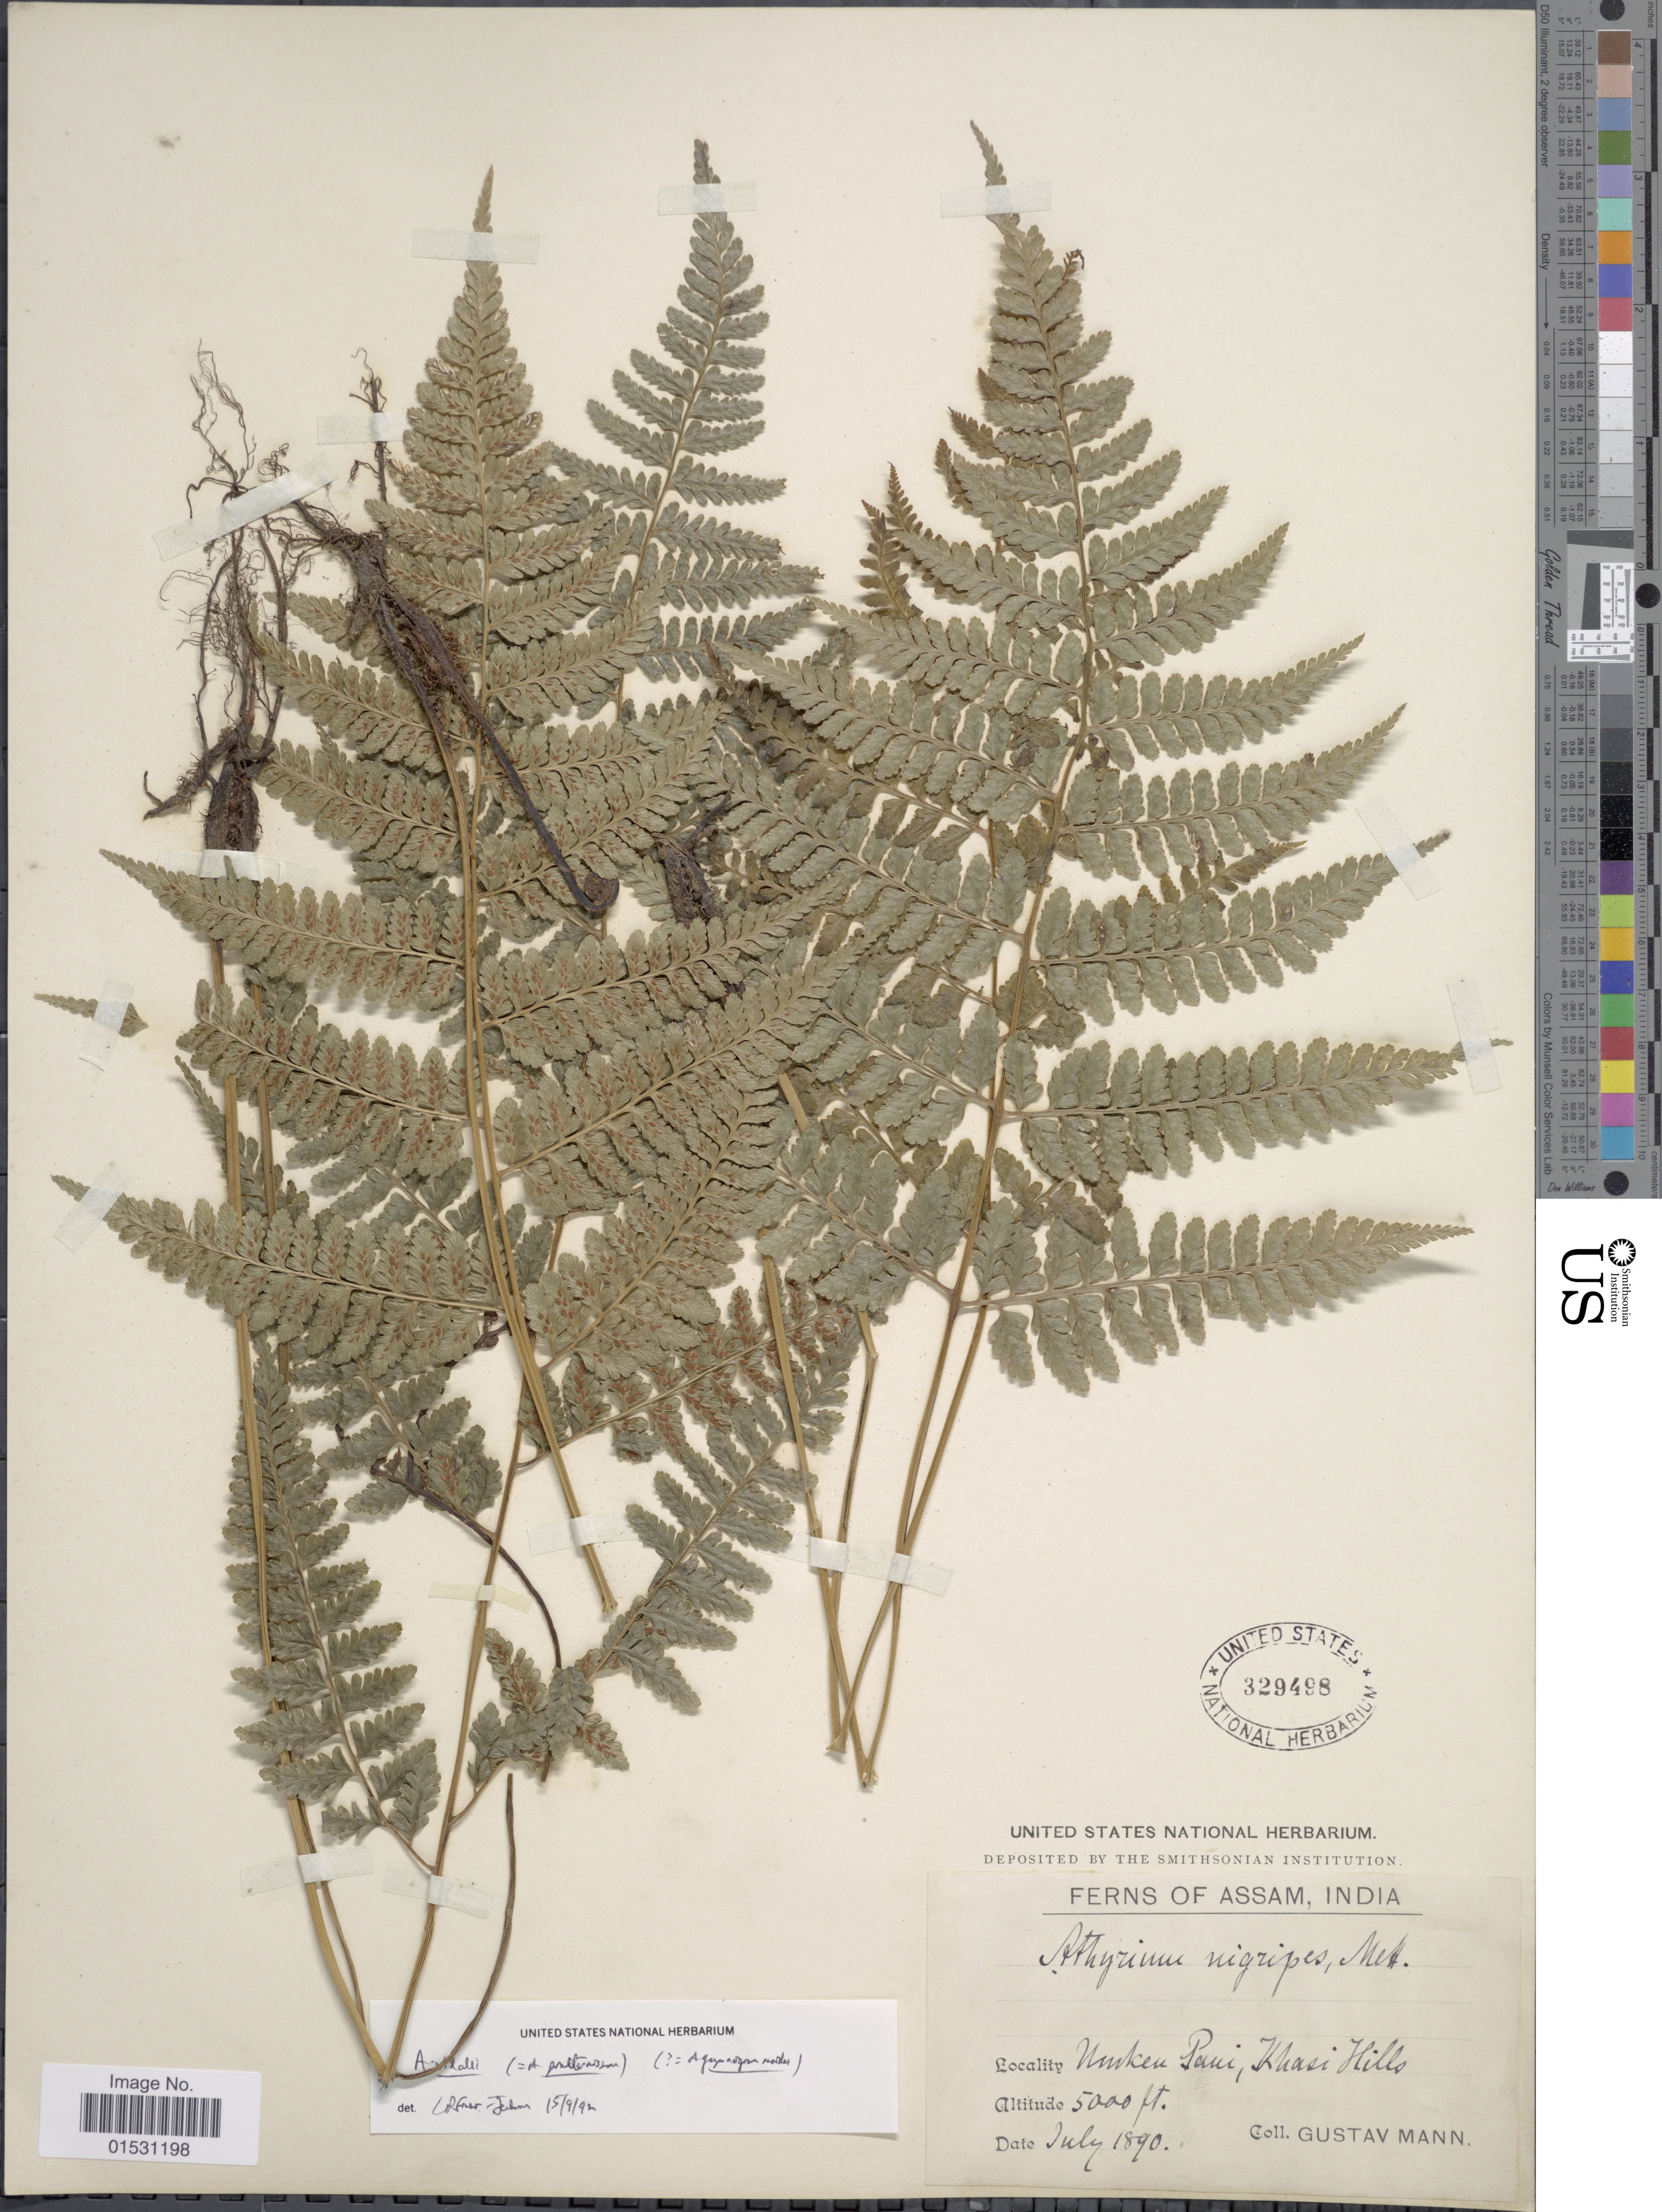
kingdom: Plantae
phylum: Tracheophyta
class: Polypodiopsida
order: Polypodiales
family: Athyriaceae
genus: Athyrium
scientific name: Athyrium setiferum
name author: C. Chr.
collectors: G. Mann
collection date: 1890-07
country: India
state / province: Meghalaya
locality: Umken Pani [interpreted], Khasi Hills.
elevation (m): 1524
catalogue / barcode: US 329498